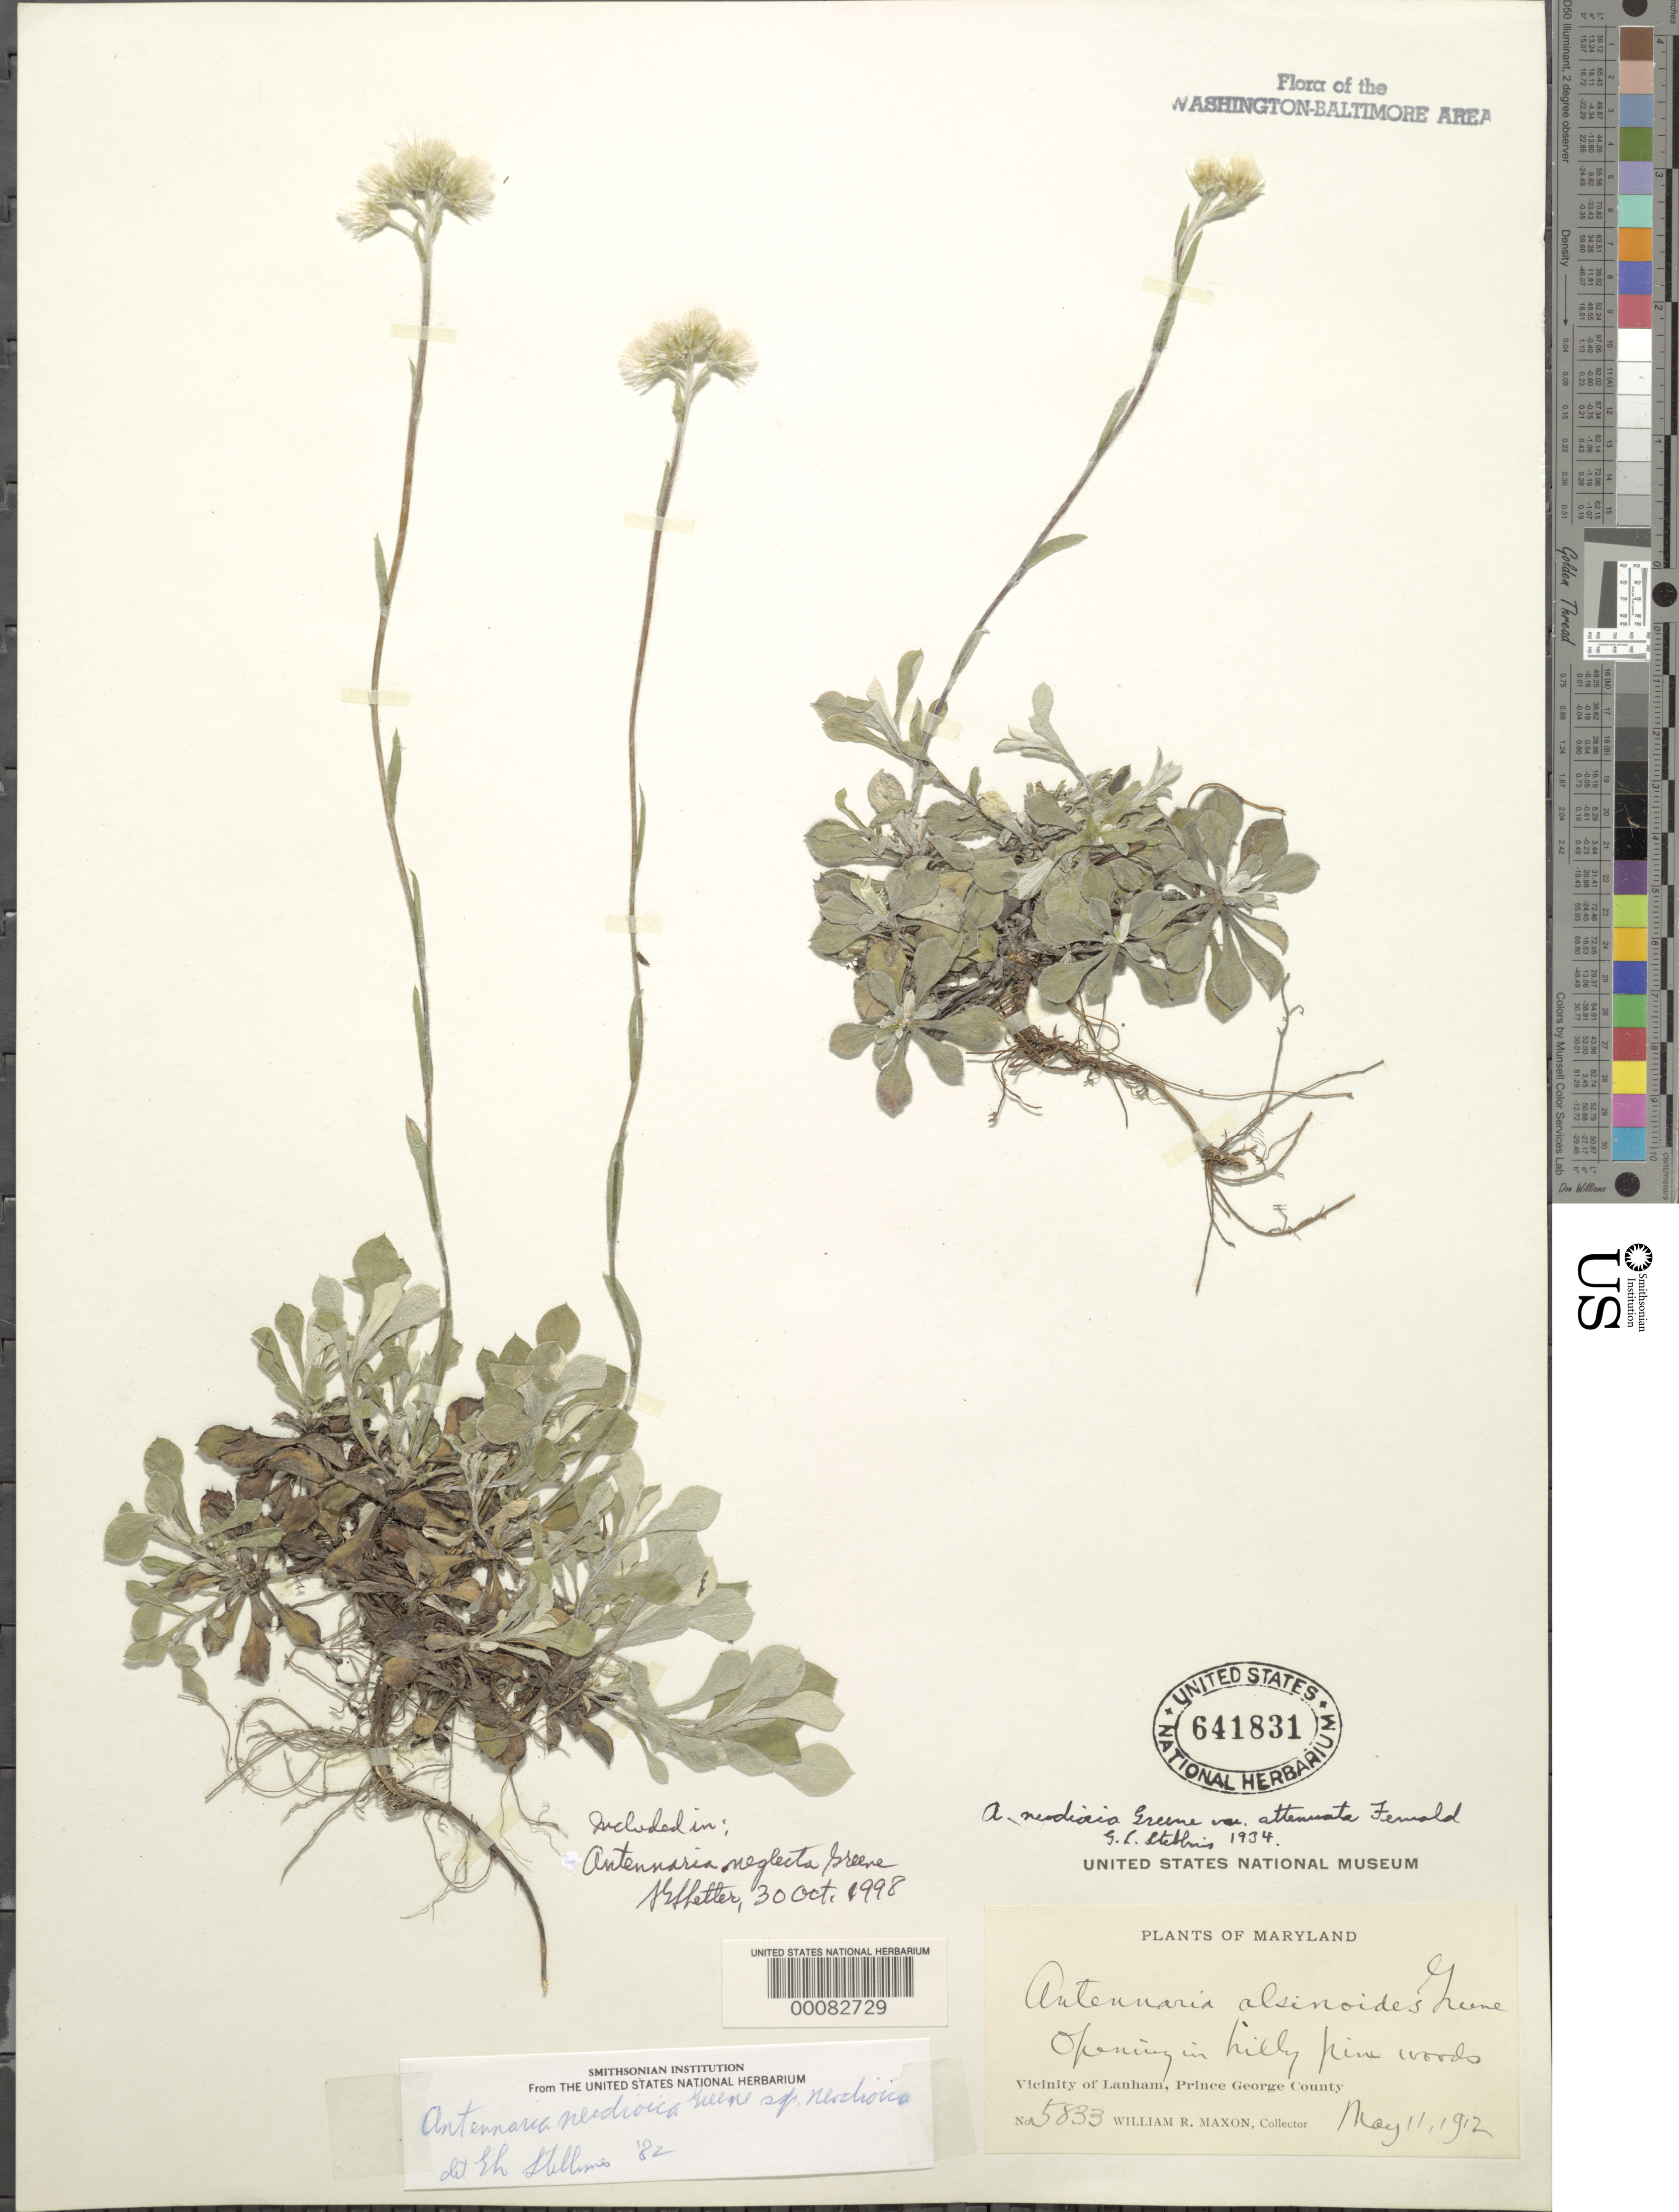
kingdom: Plantae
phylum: Tracheophyta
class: Magnoliopsida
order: Asterales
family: Asteraceae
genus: Antennaria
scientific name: Antennaria neglecta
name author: Greene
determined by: Shetler, Stanwyn G., (US), NMNH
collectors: W. R. Maxon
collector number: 5833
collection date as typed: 11 May 1912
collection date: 1912-05-11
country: United States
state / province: Maryland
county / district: Prince George's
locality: Lanham vicinity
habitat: Opening in hilly pine woods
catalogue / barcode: US 641831